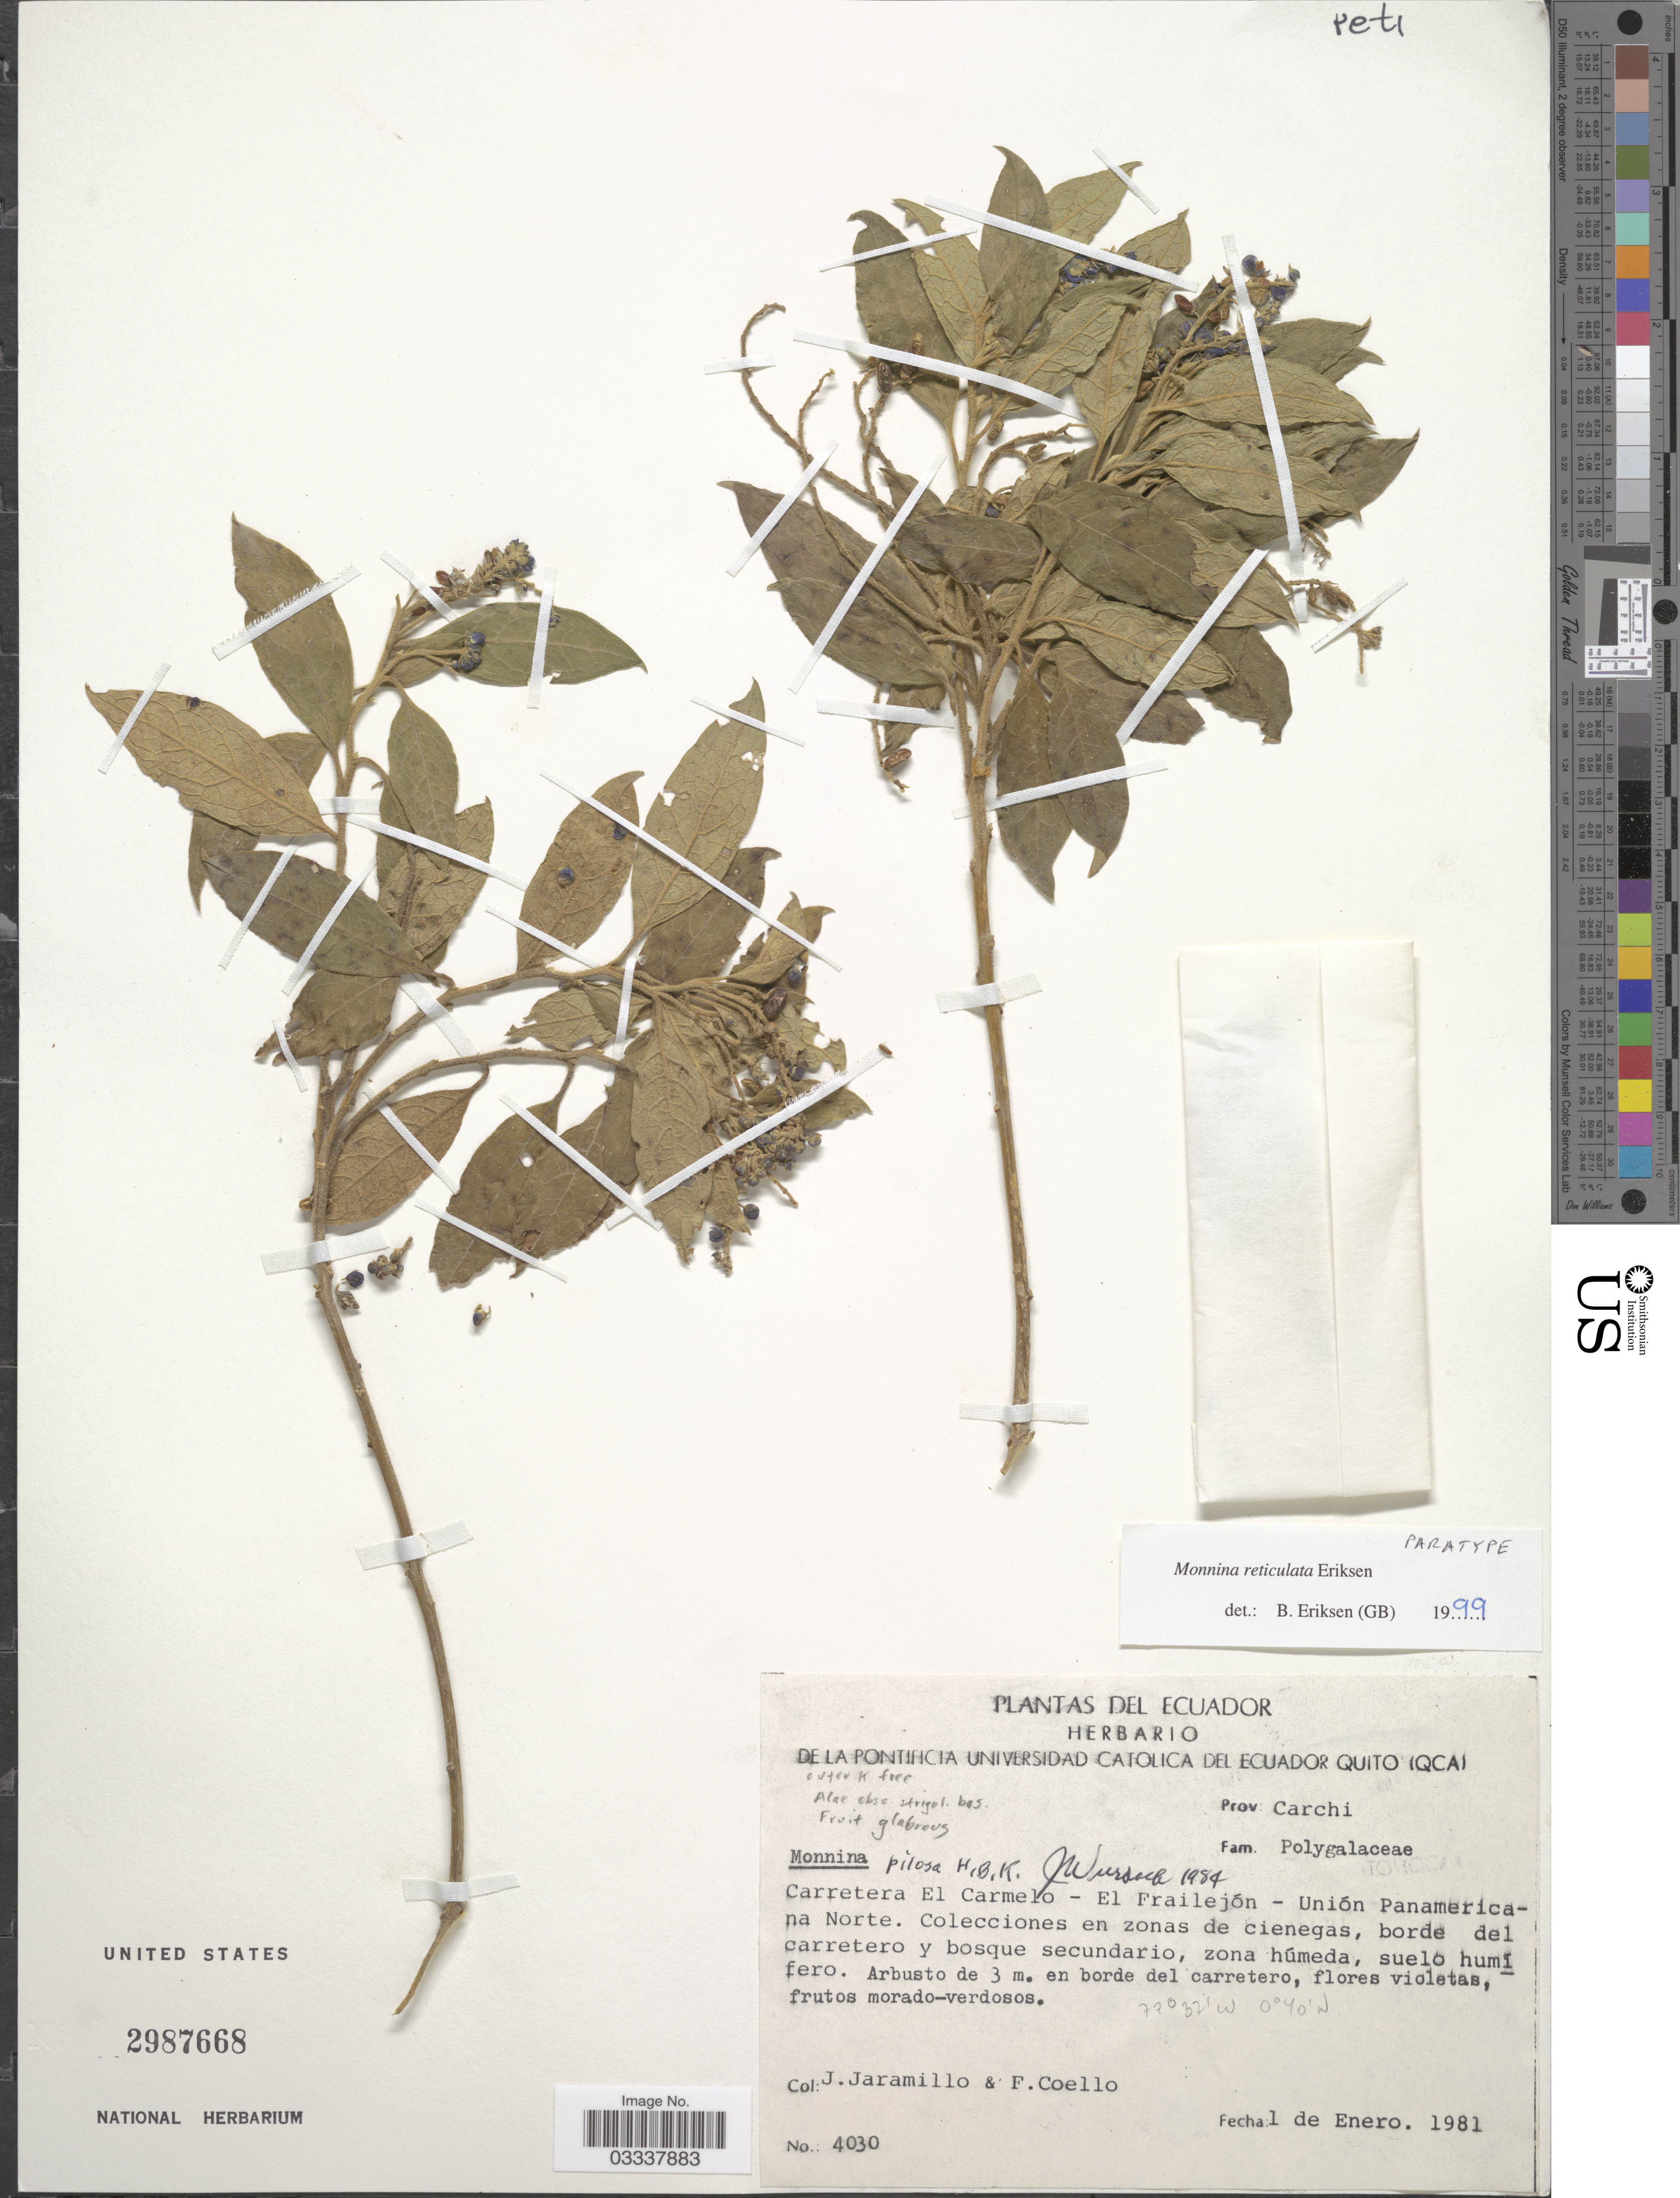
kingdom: Plantae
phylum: Tracheophyta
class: Magnoliopsida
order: Fabales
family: Polygalaceae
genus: Monnina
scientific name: Monnina reticulata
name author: B. Eriksen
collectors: J. Jaramillo & F. Coello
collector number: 4030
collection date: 1981-01-01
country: Ecuador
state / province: Carchi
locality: Carretera El Carmelo - El Frailejón - Unión Panamericana Norte.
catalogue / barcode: US 2987668